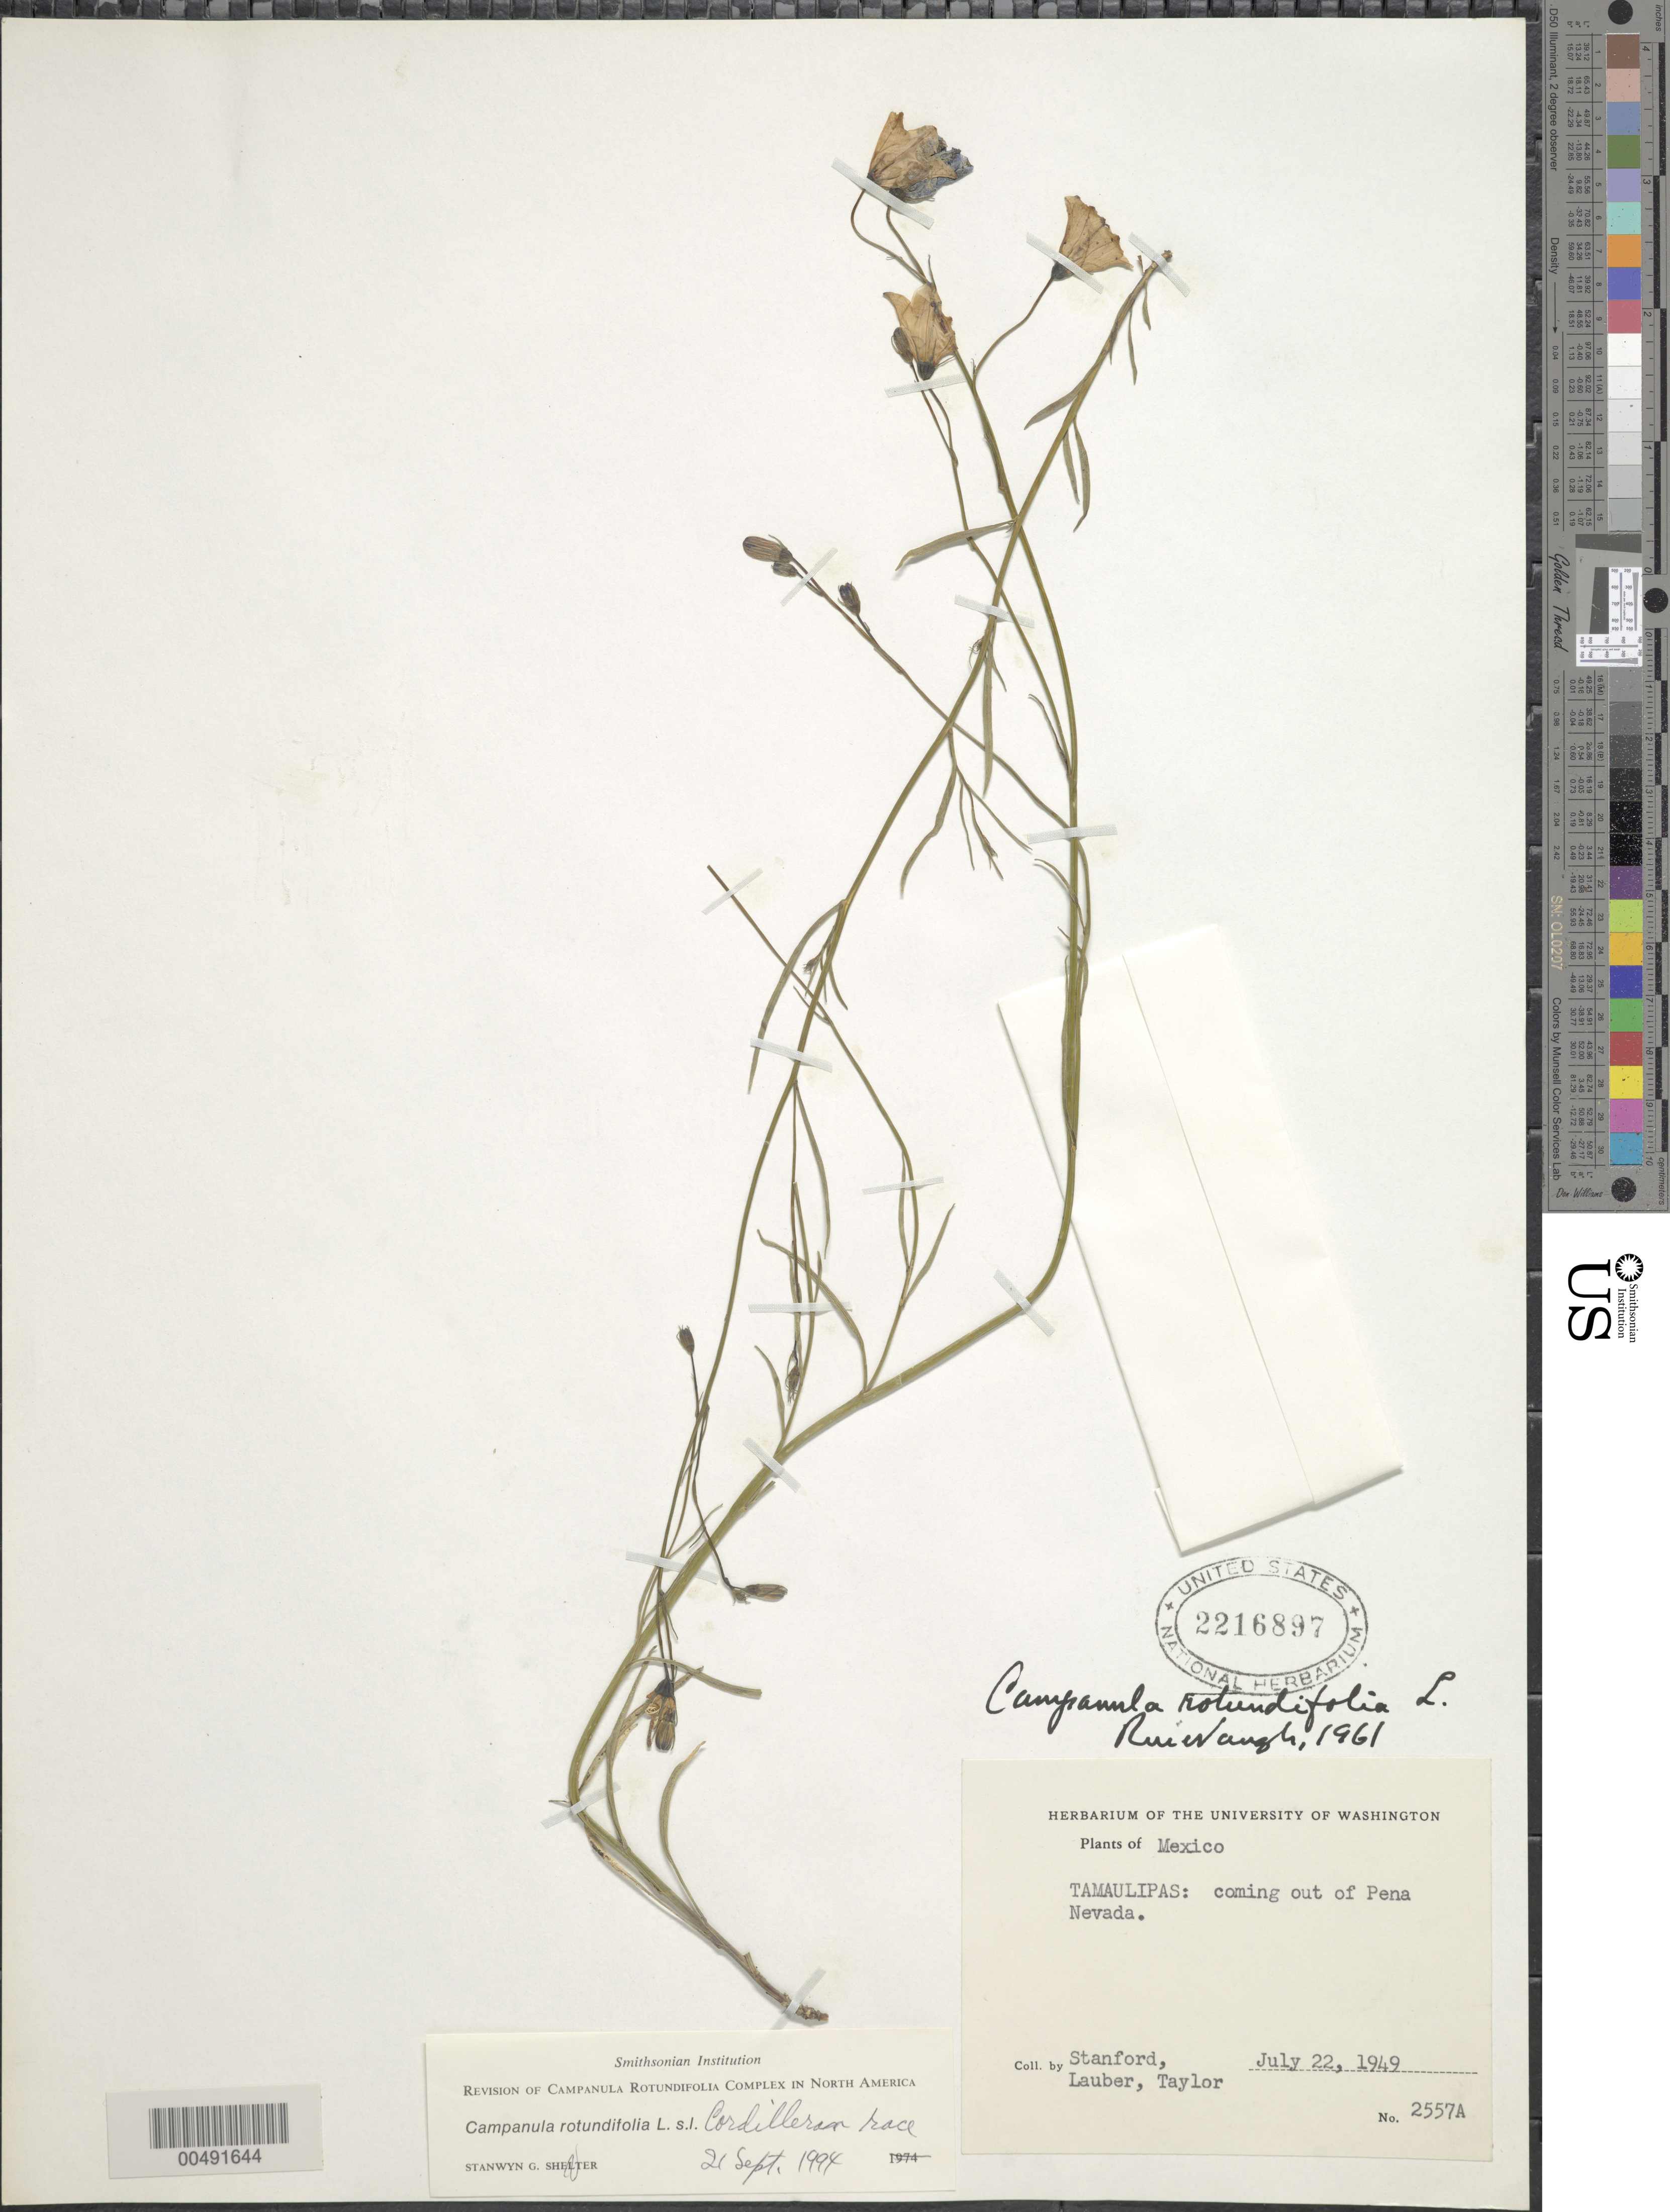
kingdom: Plantae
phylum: Tracheophyta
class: Magnoliopsida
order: Asterales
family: Campanulaceae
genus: Campanula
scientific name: Campanula rotundifolia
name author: L.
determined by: McVaugh, R.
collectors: -. Stanford, Lauber, -- & -- Taylor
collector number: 2557A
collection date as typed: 22 Jul 1949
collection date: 1949-07-22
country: Mexico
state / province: Tamaulipas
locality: coming out of Pena Nevada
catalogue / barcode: US 2216897